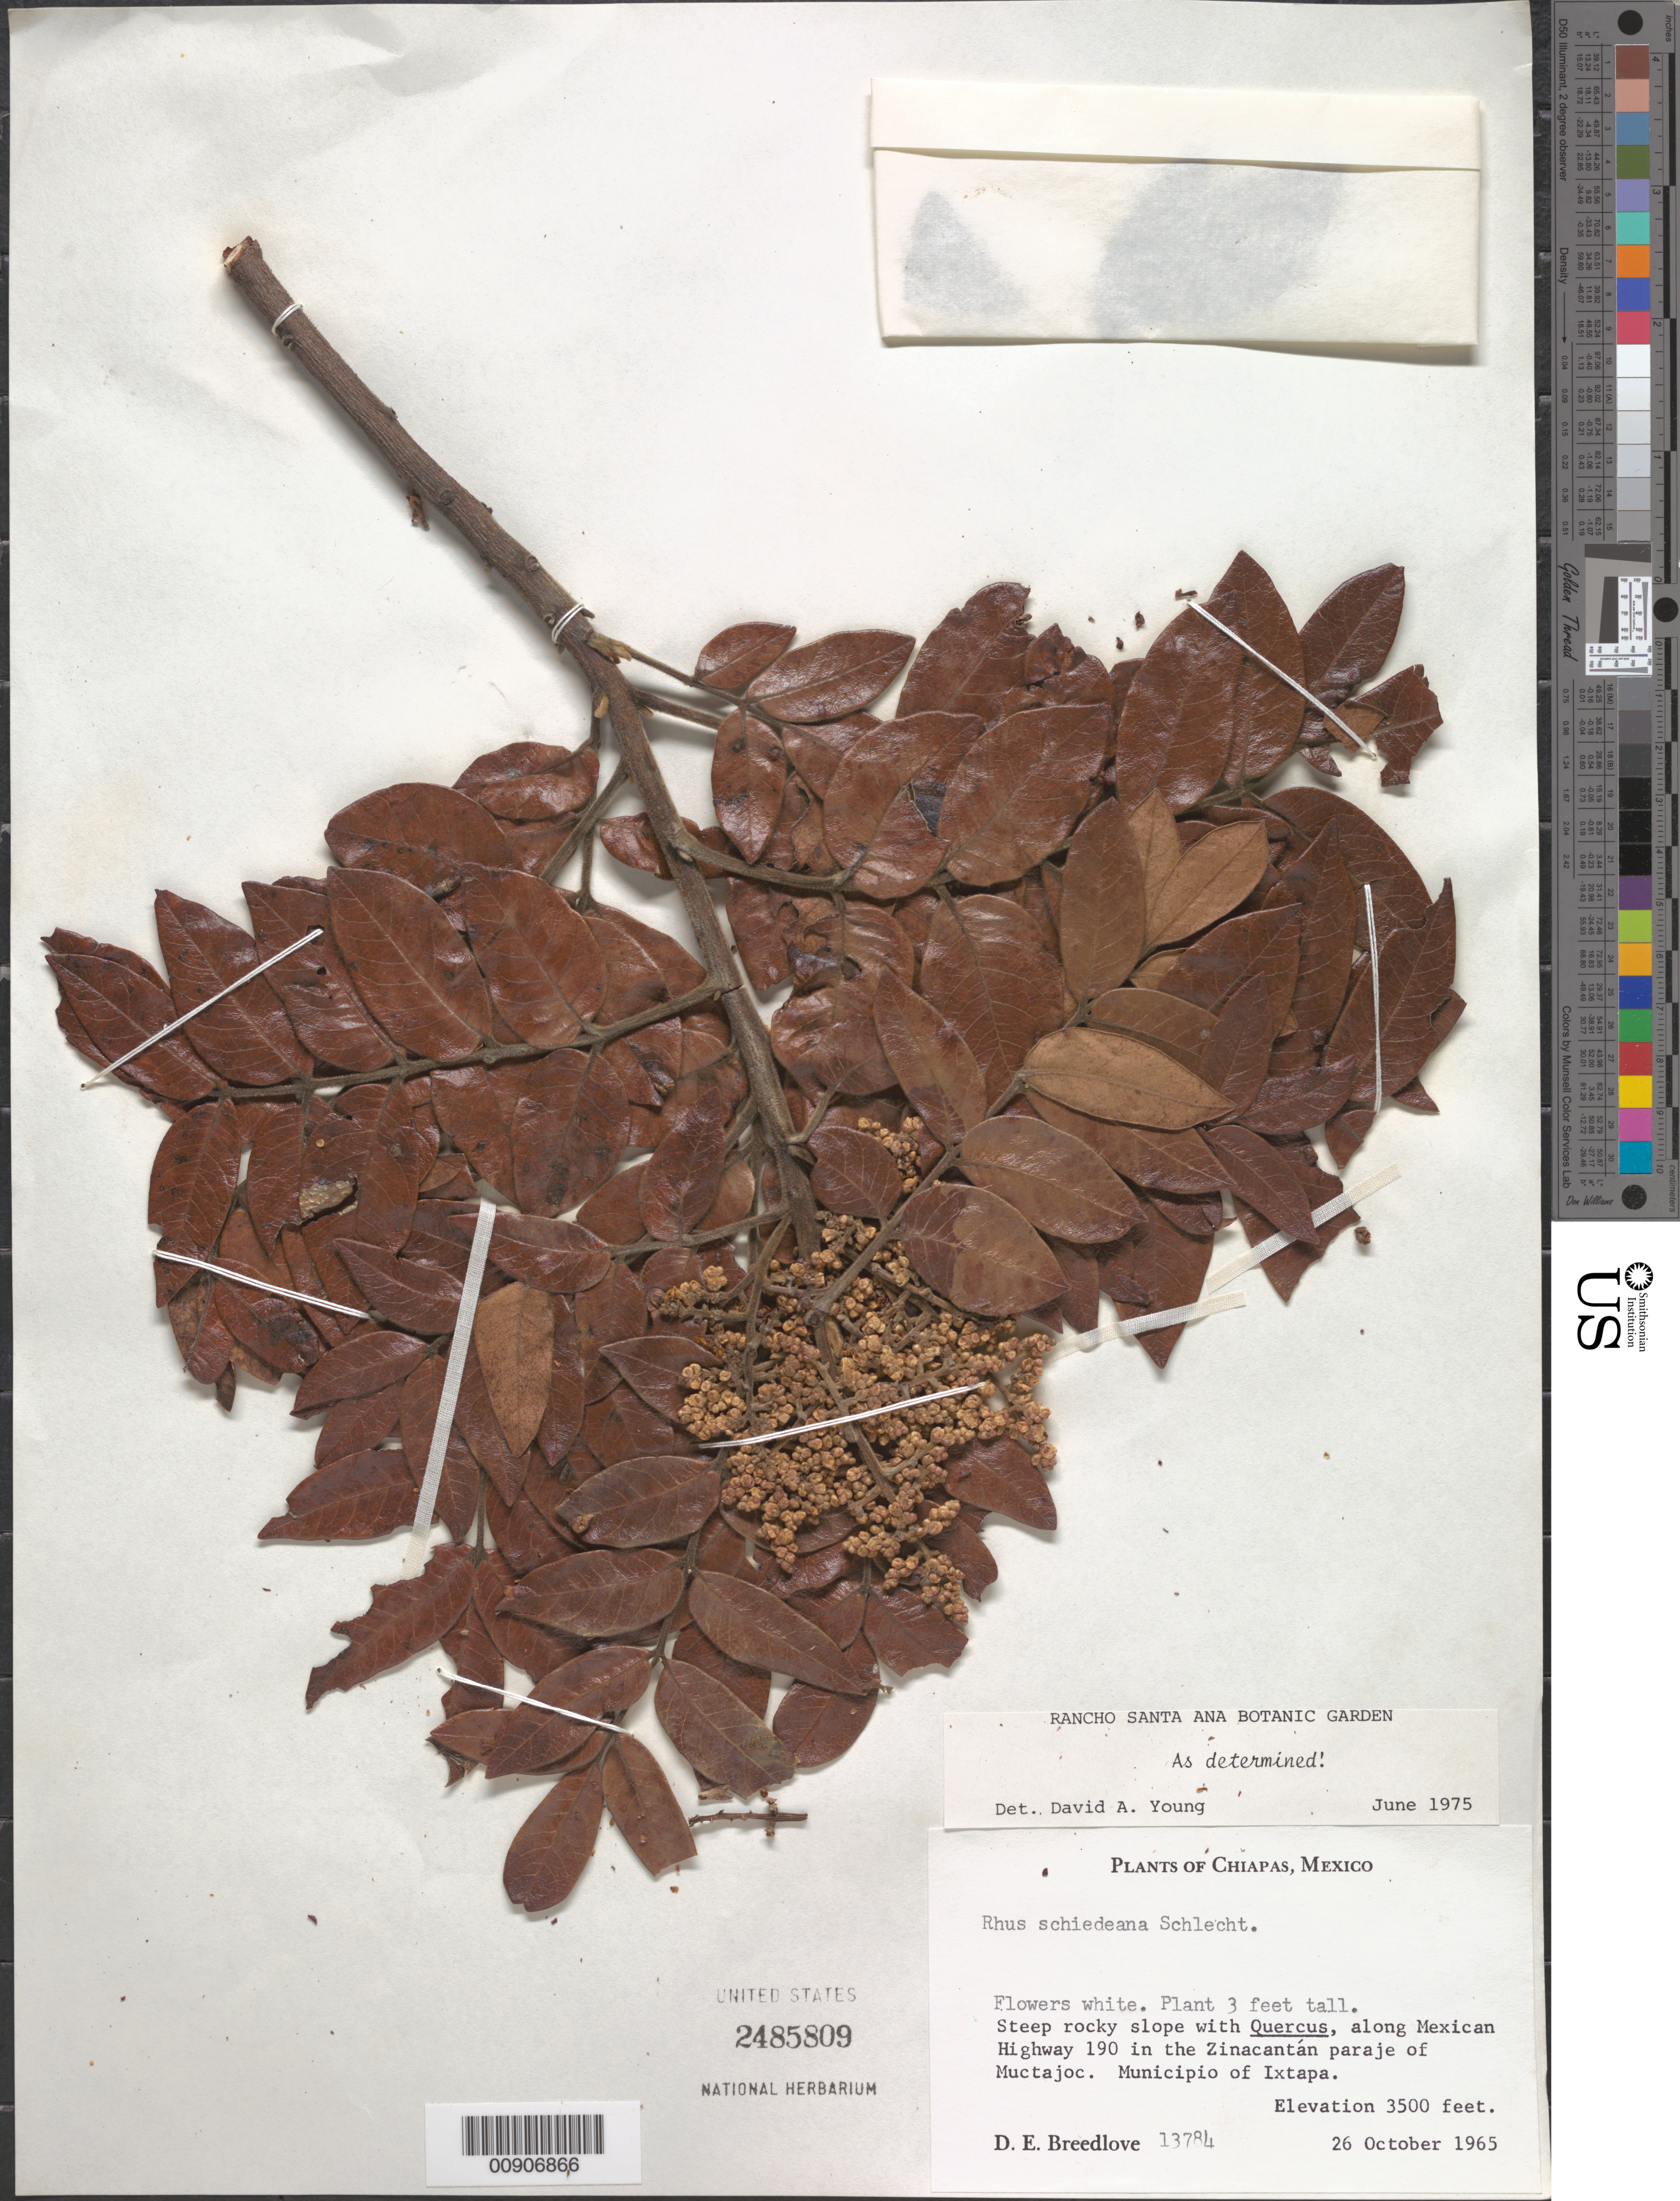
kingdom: Plantae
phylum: Tracheophyta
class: Magnoliopsida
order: Sapindales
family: Anacardiaceae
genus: Rhus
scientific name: Rhus schiedeana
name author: Schltdl.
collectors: D. E. Breedlove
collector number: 13784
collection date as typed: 26 Oct 1965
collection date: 1965-10-26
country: Mexico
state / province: Chiapas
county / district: Ixtapa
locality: Along Mexican Highway 190 in Zinacantán paraje of Muctajoc. Municipio of Ixtapa, Chiapas.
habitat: Steep rocky slope with Quercus, along highway.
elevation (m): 1067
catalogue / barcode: US 2485809